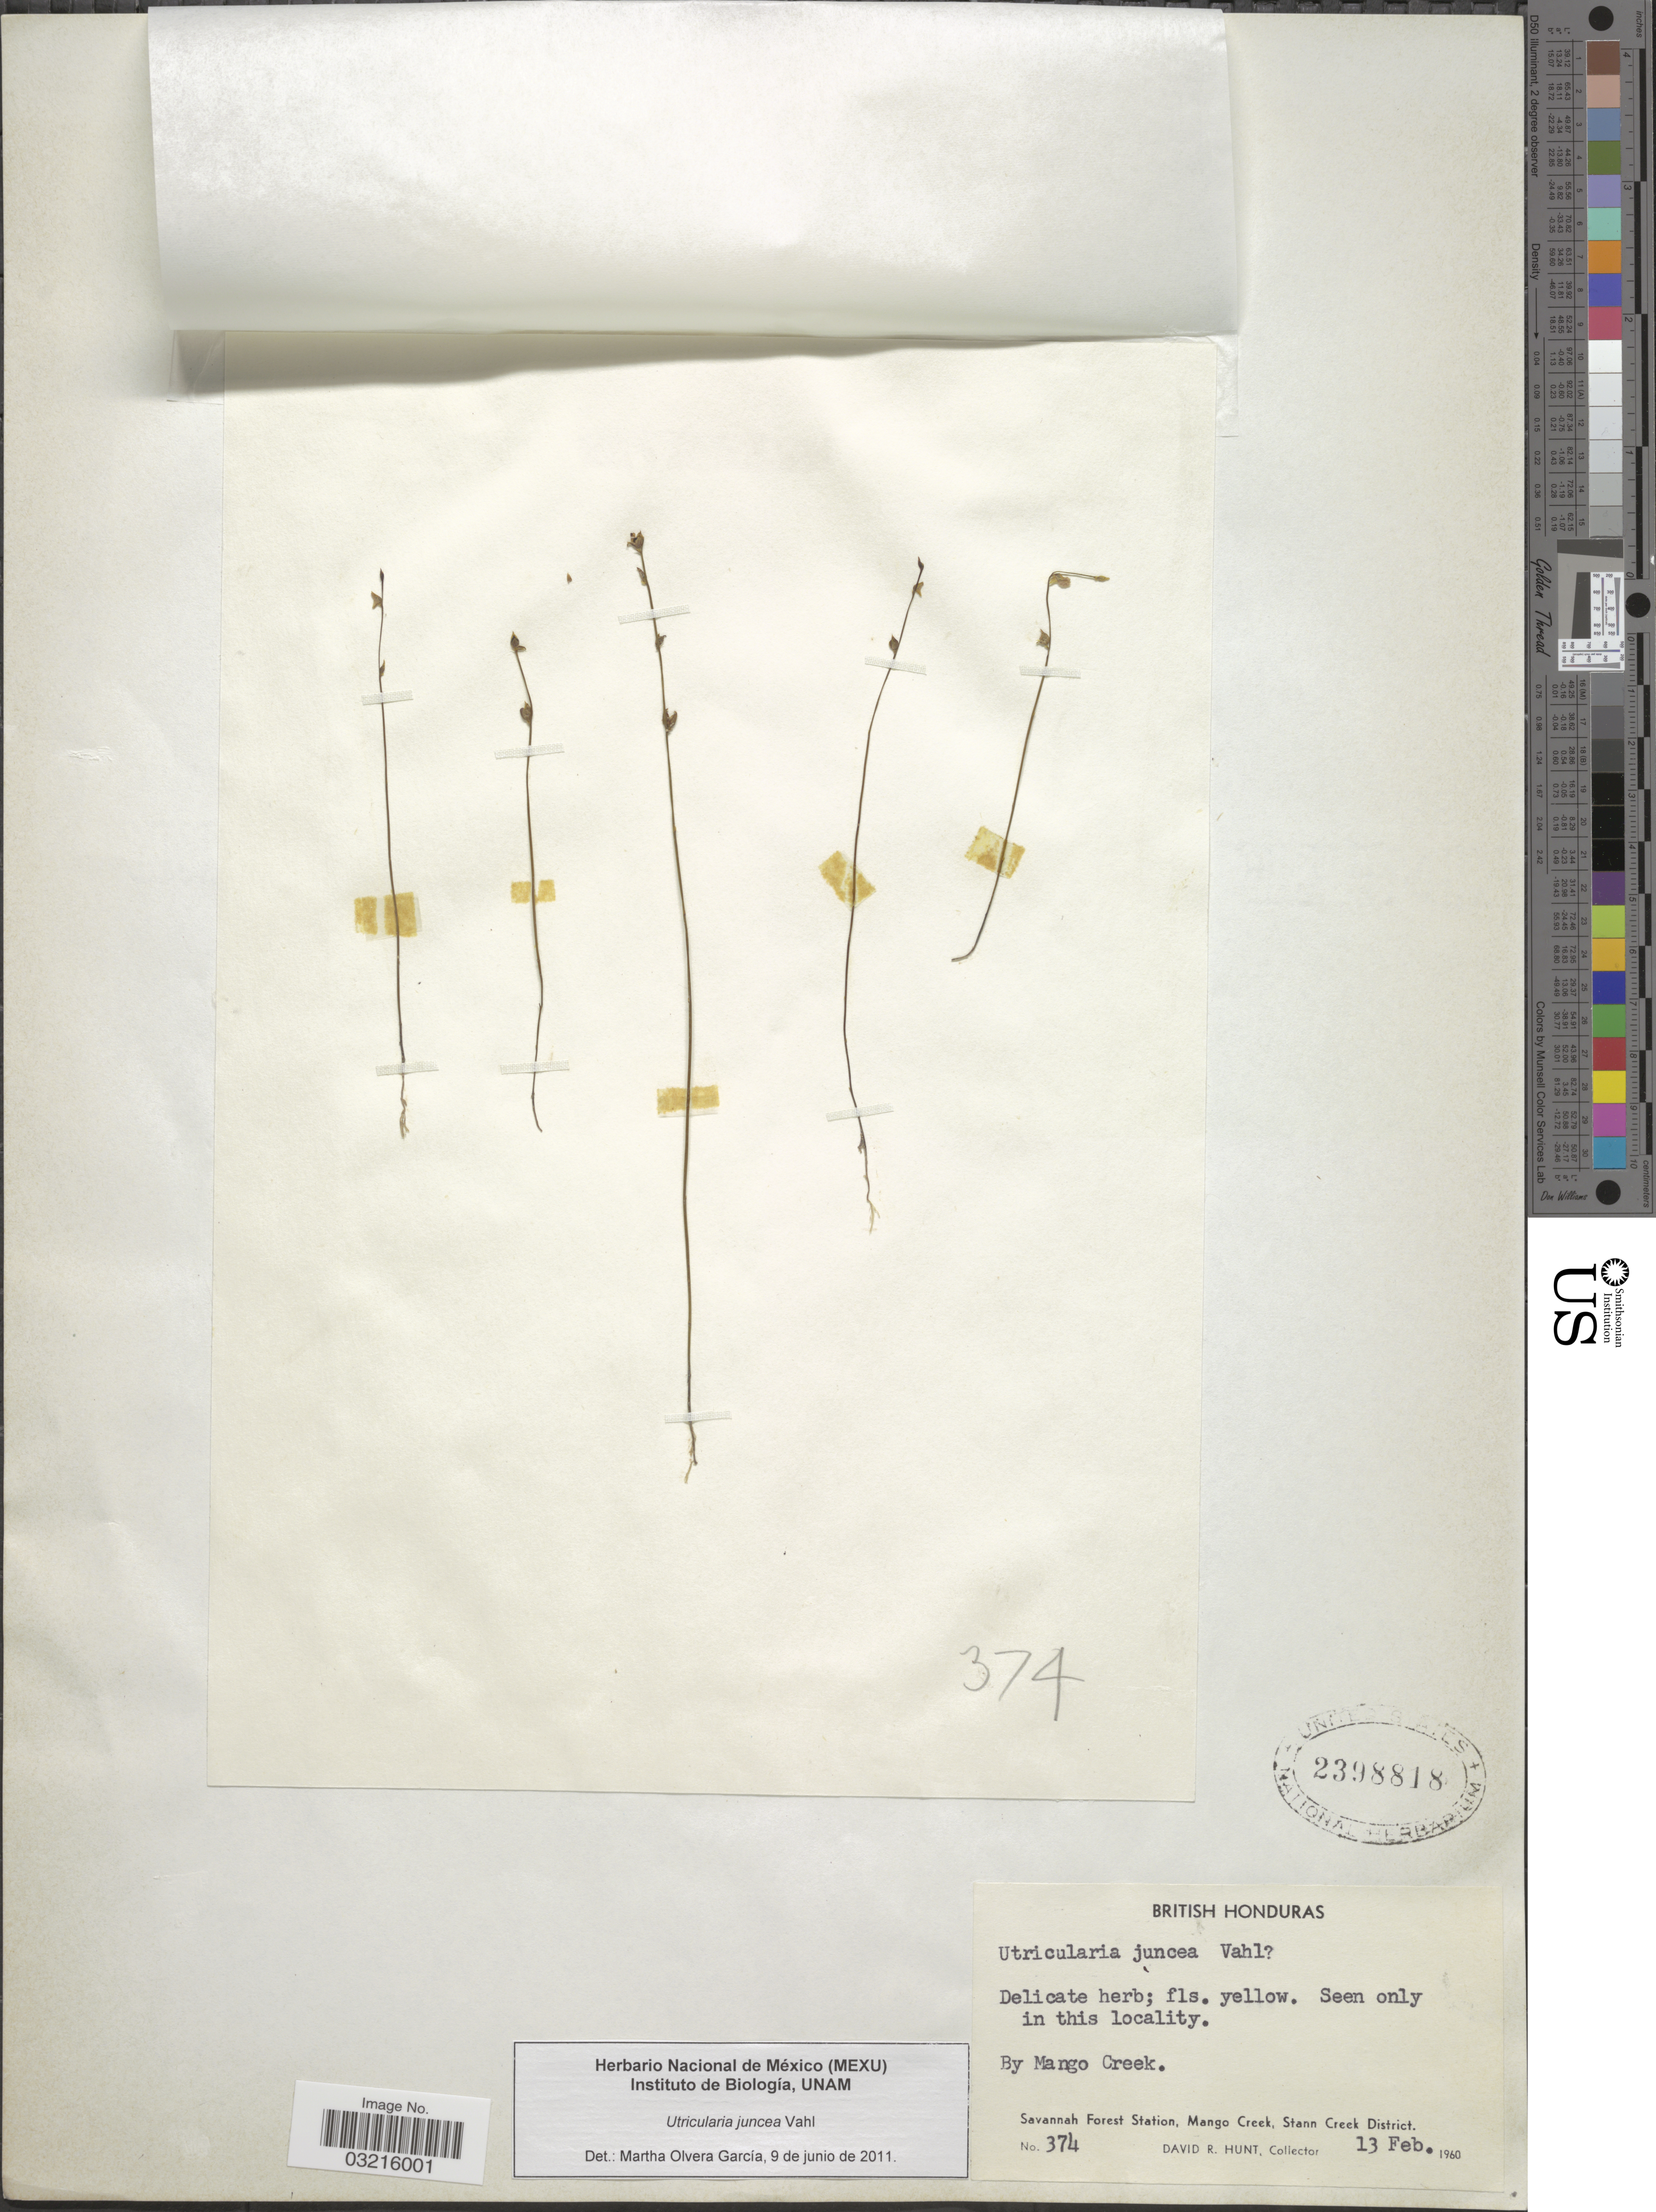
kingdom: Plantae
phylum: Tracheophyta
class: Magnoliopsida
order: Lamiales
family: Lentibulariaceae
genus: Utricularia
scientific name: Utricularia juncea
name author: Vahl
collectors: D. Hunt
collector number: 374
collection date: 1960-02-13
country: Belize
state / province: Stann Creek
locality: By Mango Creek. Savannah Forest Station, Mango Creek, Stann Creek District.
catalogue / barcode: US 2398818